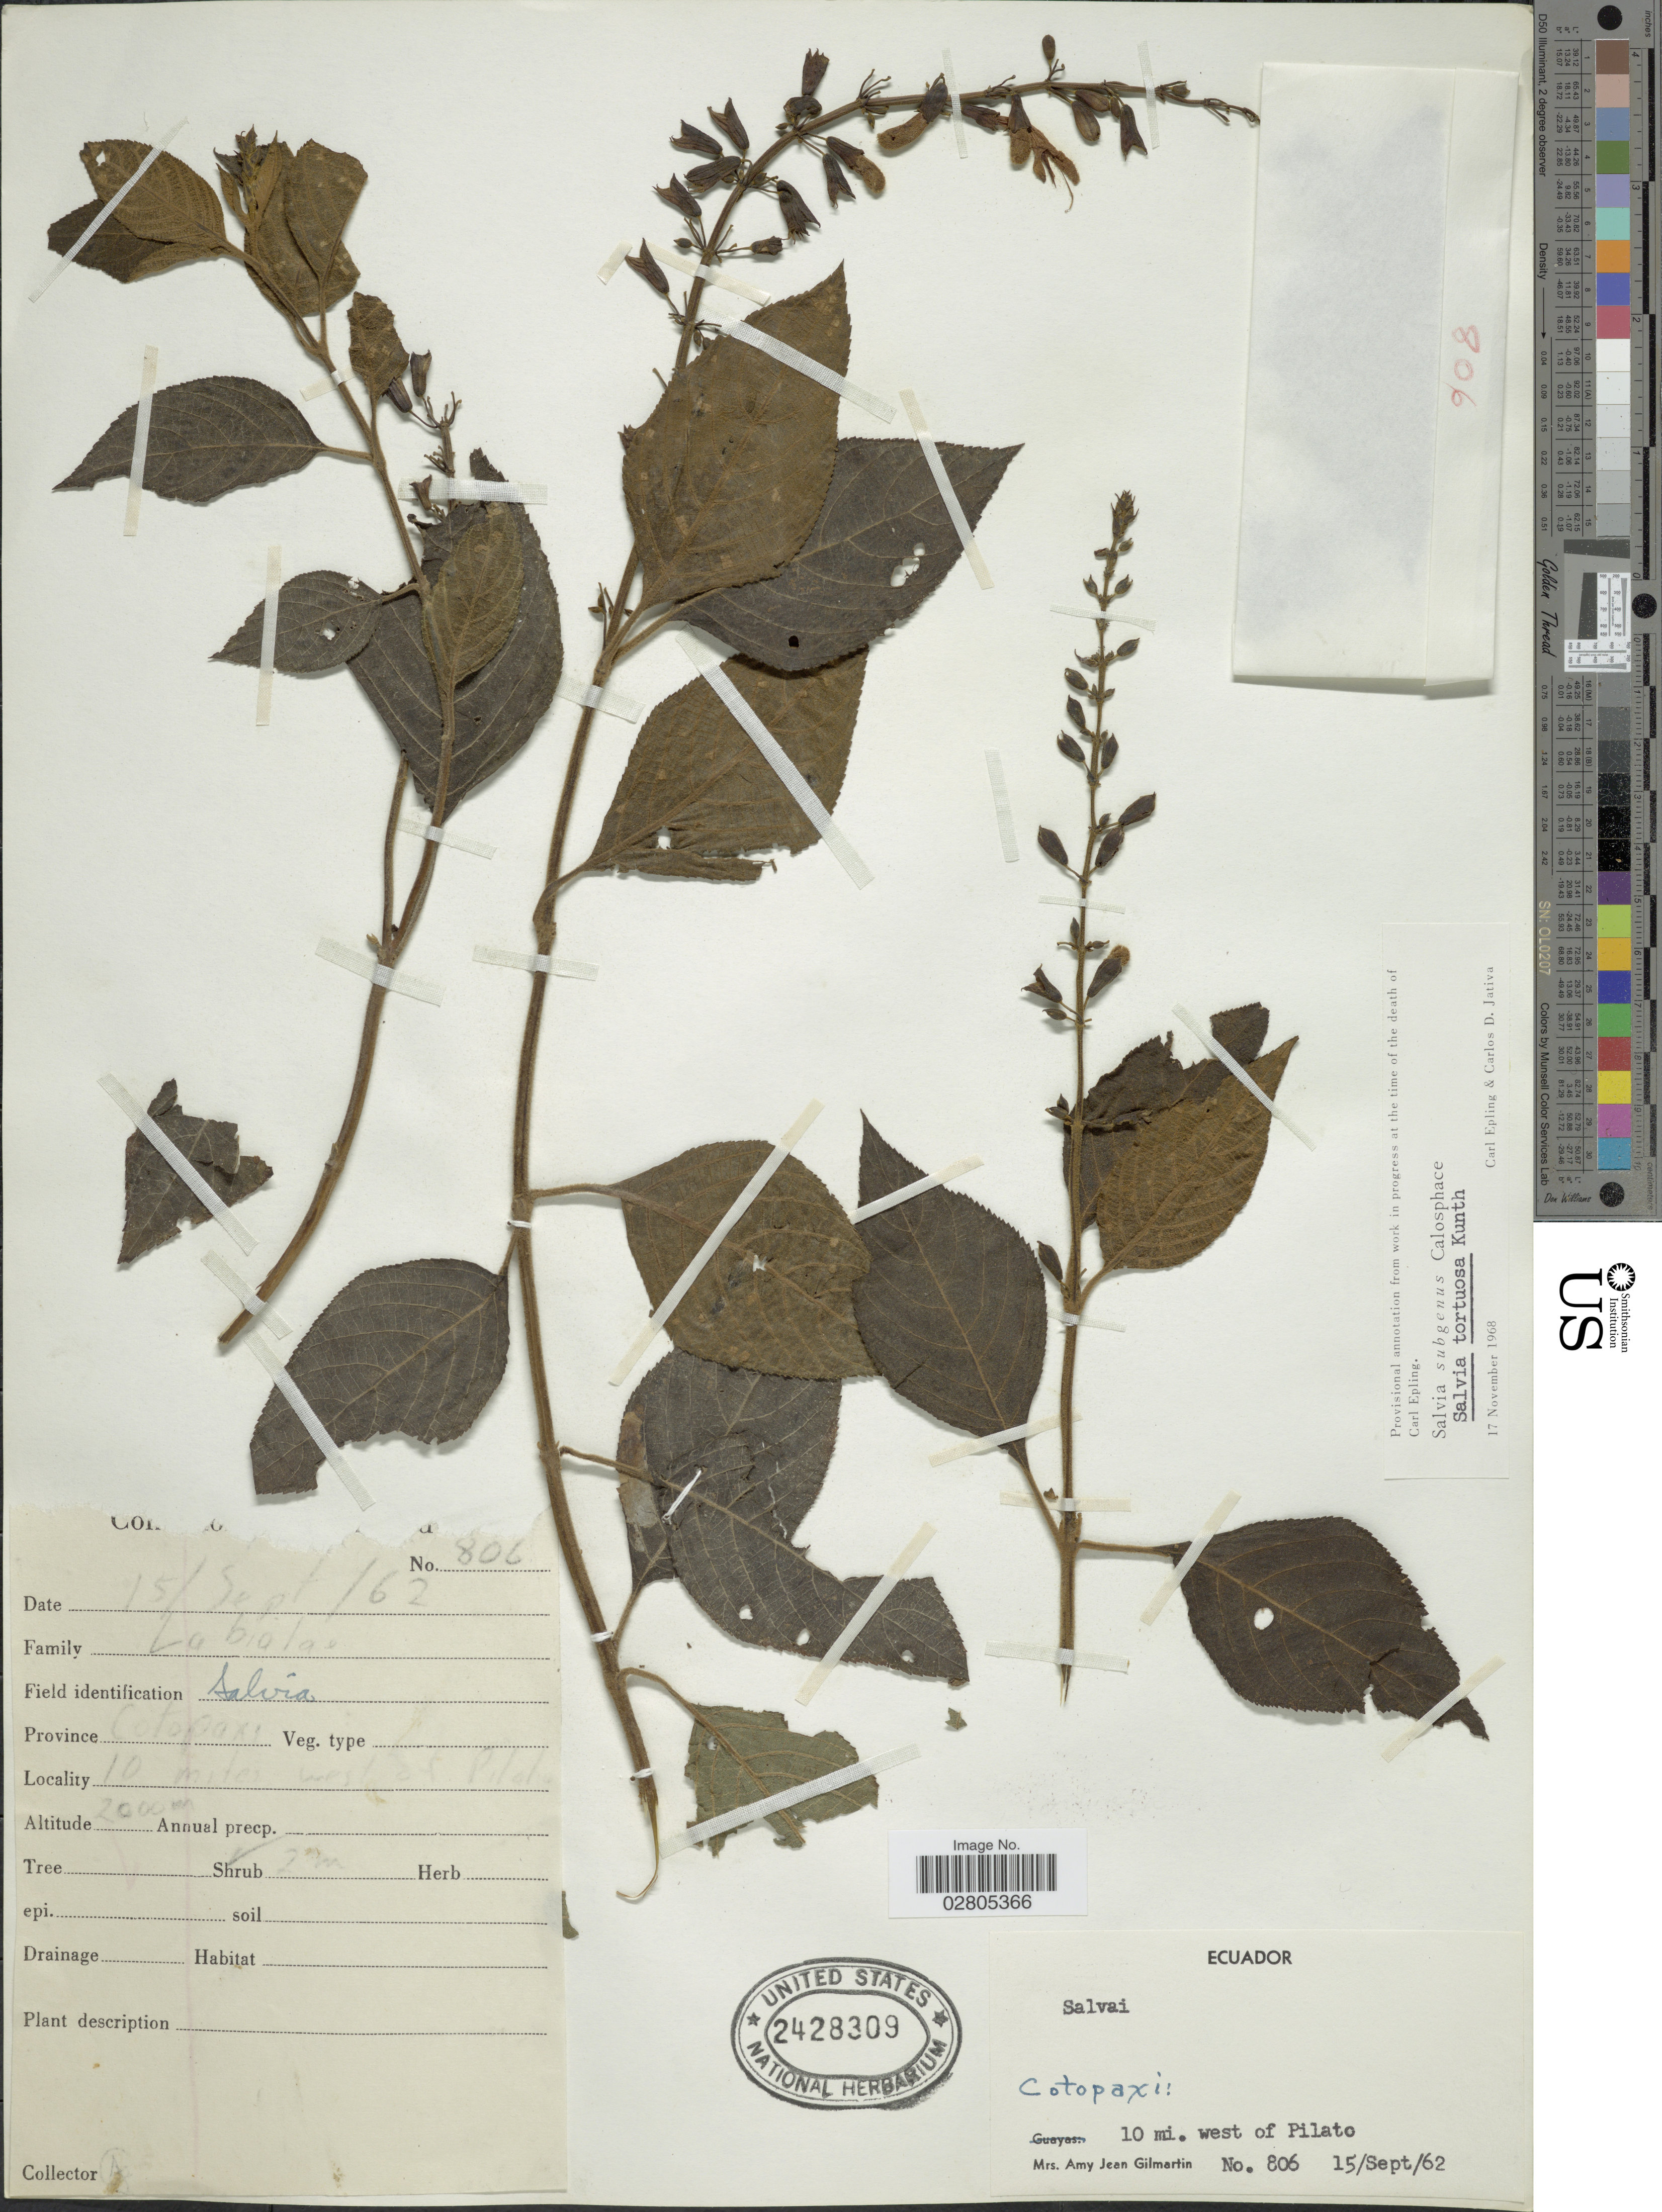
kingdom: Plantae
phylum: Tracheophyta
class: Magnoliopsida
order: Lamiales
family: Lamiaceae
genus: Salvia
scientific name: Salvia tortuosa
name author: Kunth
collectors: A. J. Gilmartin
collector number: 806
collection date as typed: Transcribed d/m/y: 15/9/62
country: Ecuador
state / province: Cotopaxi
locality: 10 mi. west of Pilato.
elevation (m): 2000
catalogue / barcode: US 2428309